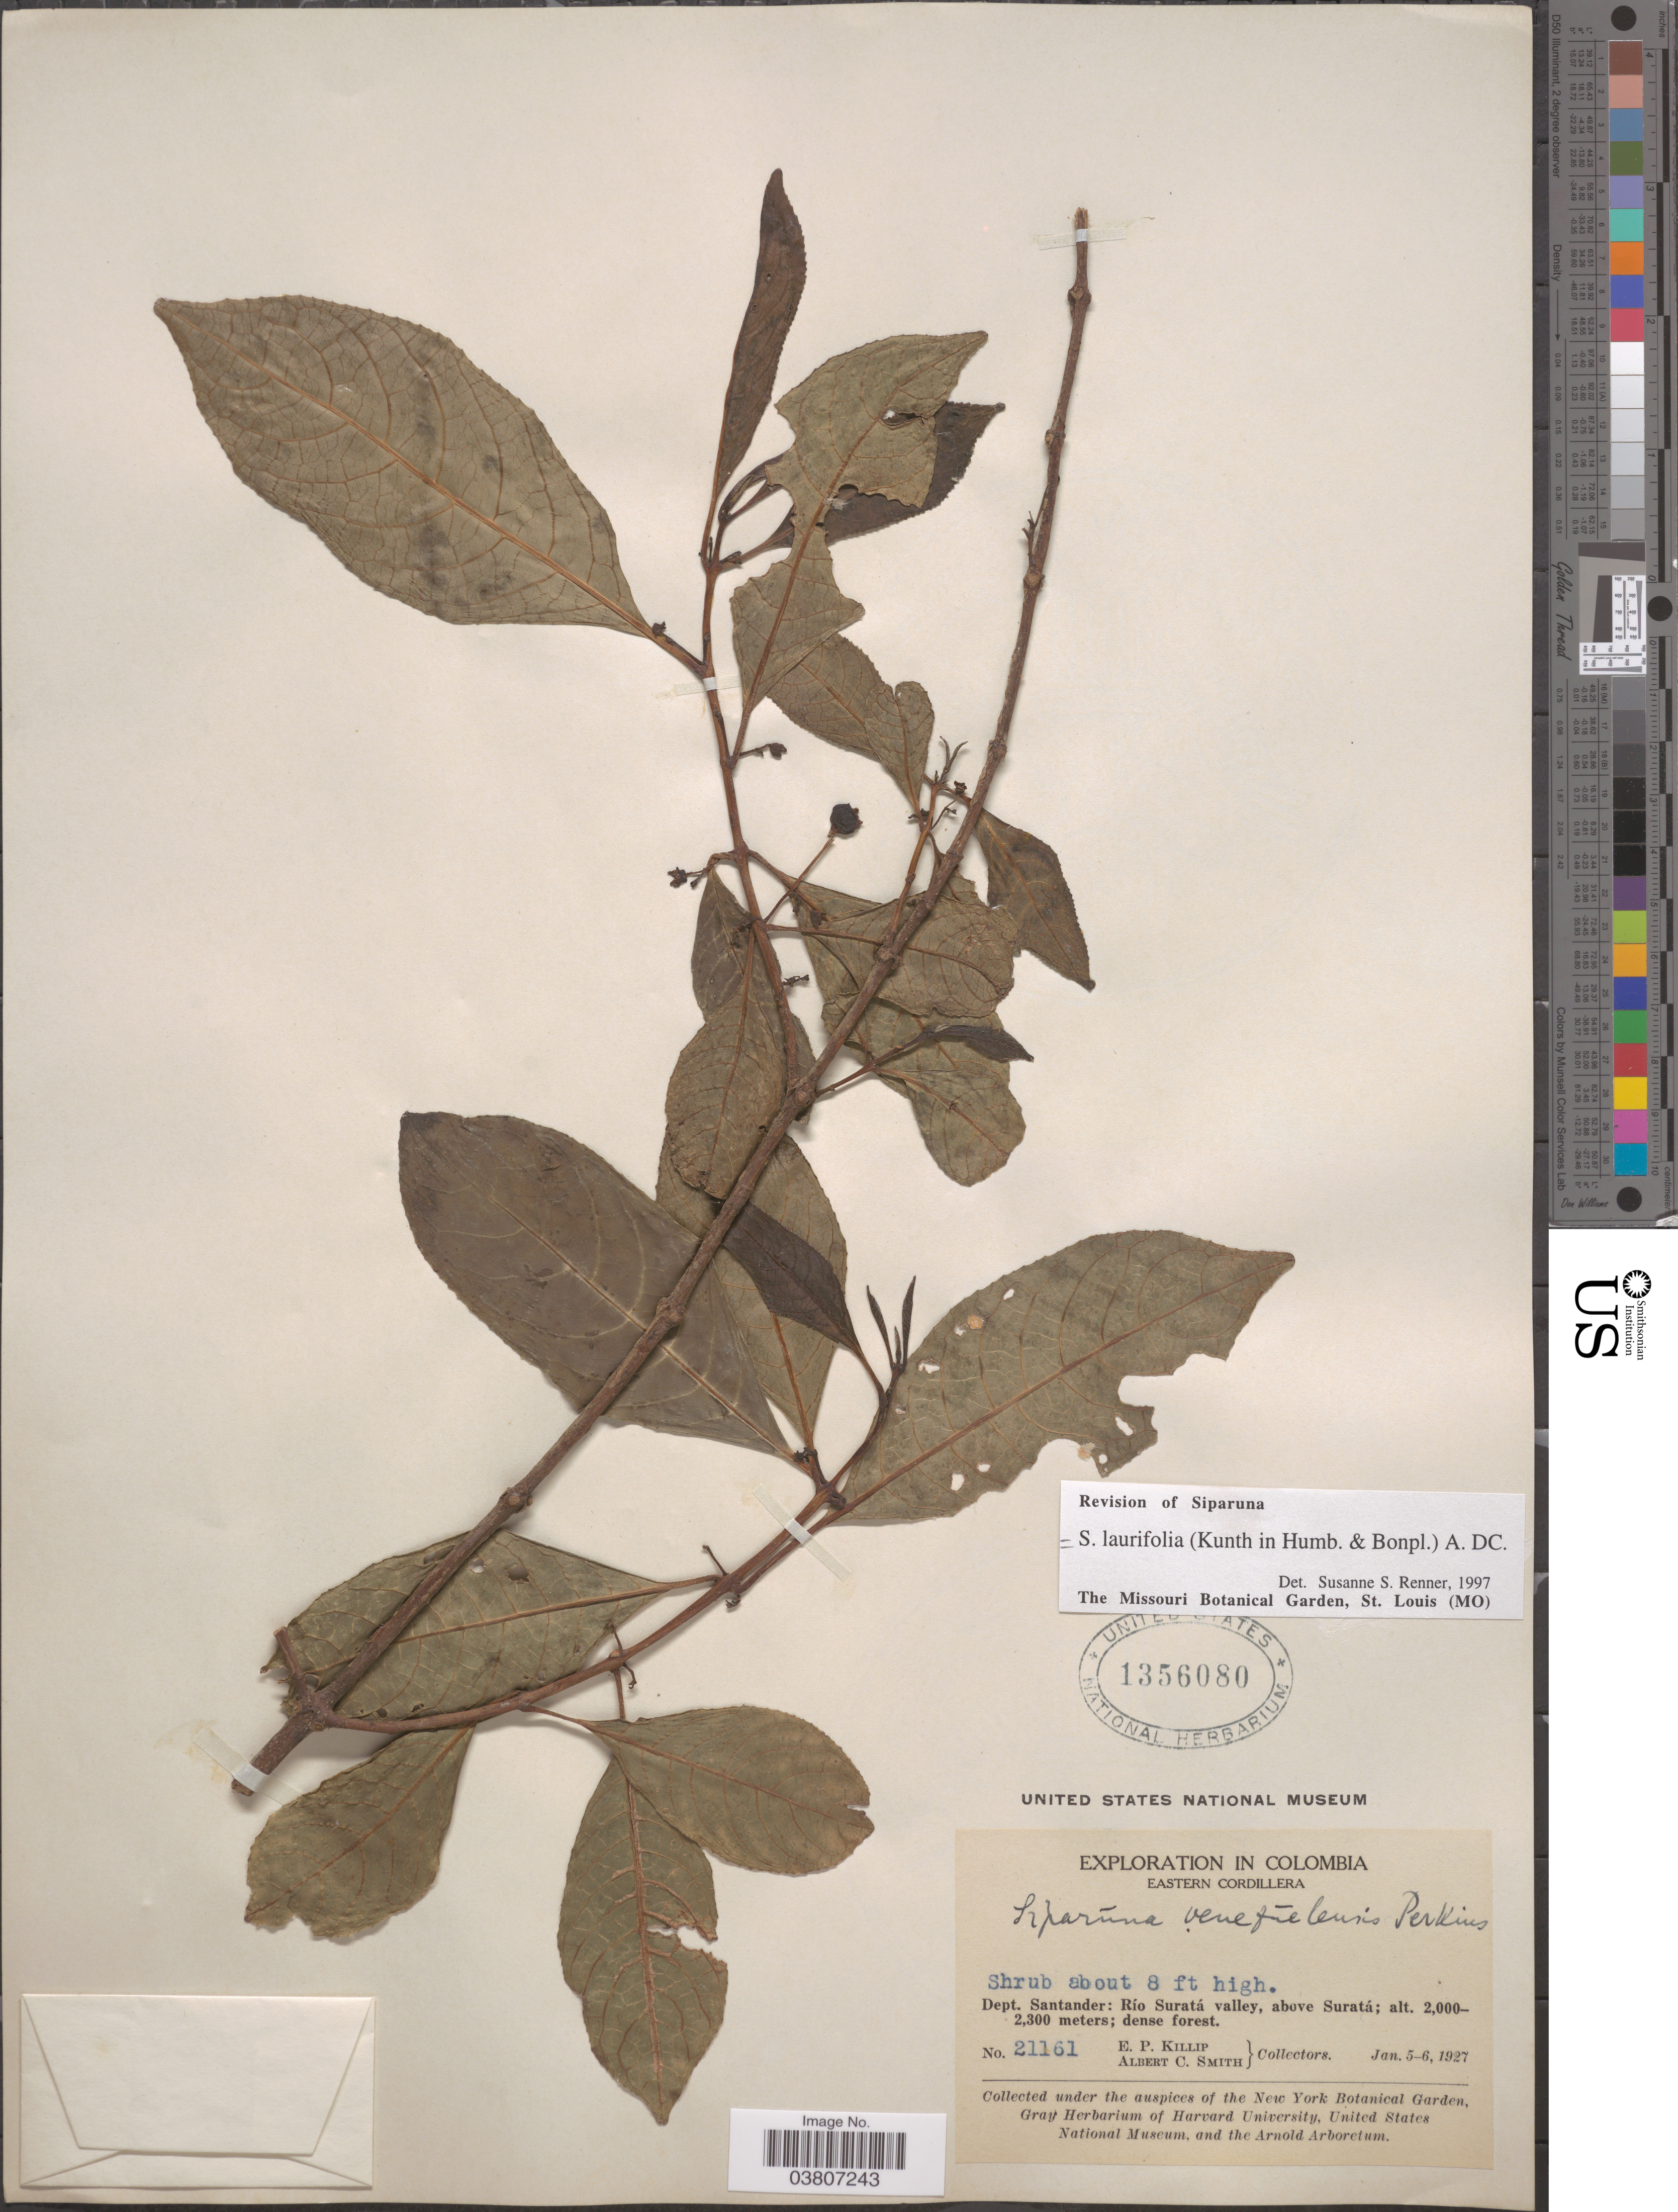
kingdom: Plantae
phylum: Tracheophyta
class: Magnoliopsida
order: Laurales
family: Siparunaceae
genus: Siparuna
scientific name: Siparuna laurifolia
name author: (Kunth) A. DC.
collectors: E. P. Killip & A. C. Smith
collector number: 21161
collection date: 1927-01-05/1927-01-06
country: Colombia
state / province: Santander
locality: Eastern Cordillera. Dept. Santander: Río Suratá valley, above Suratá.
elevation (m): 2000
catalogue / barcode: US 1356080